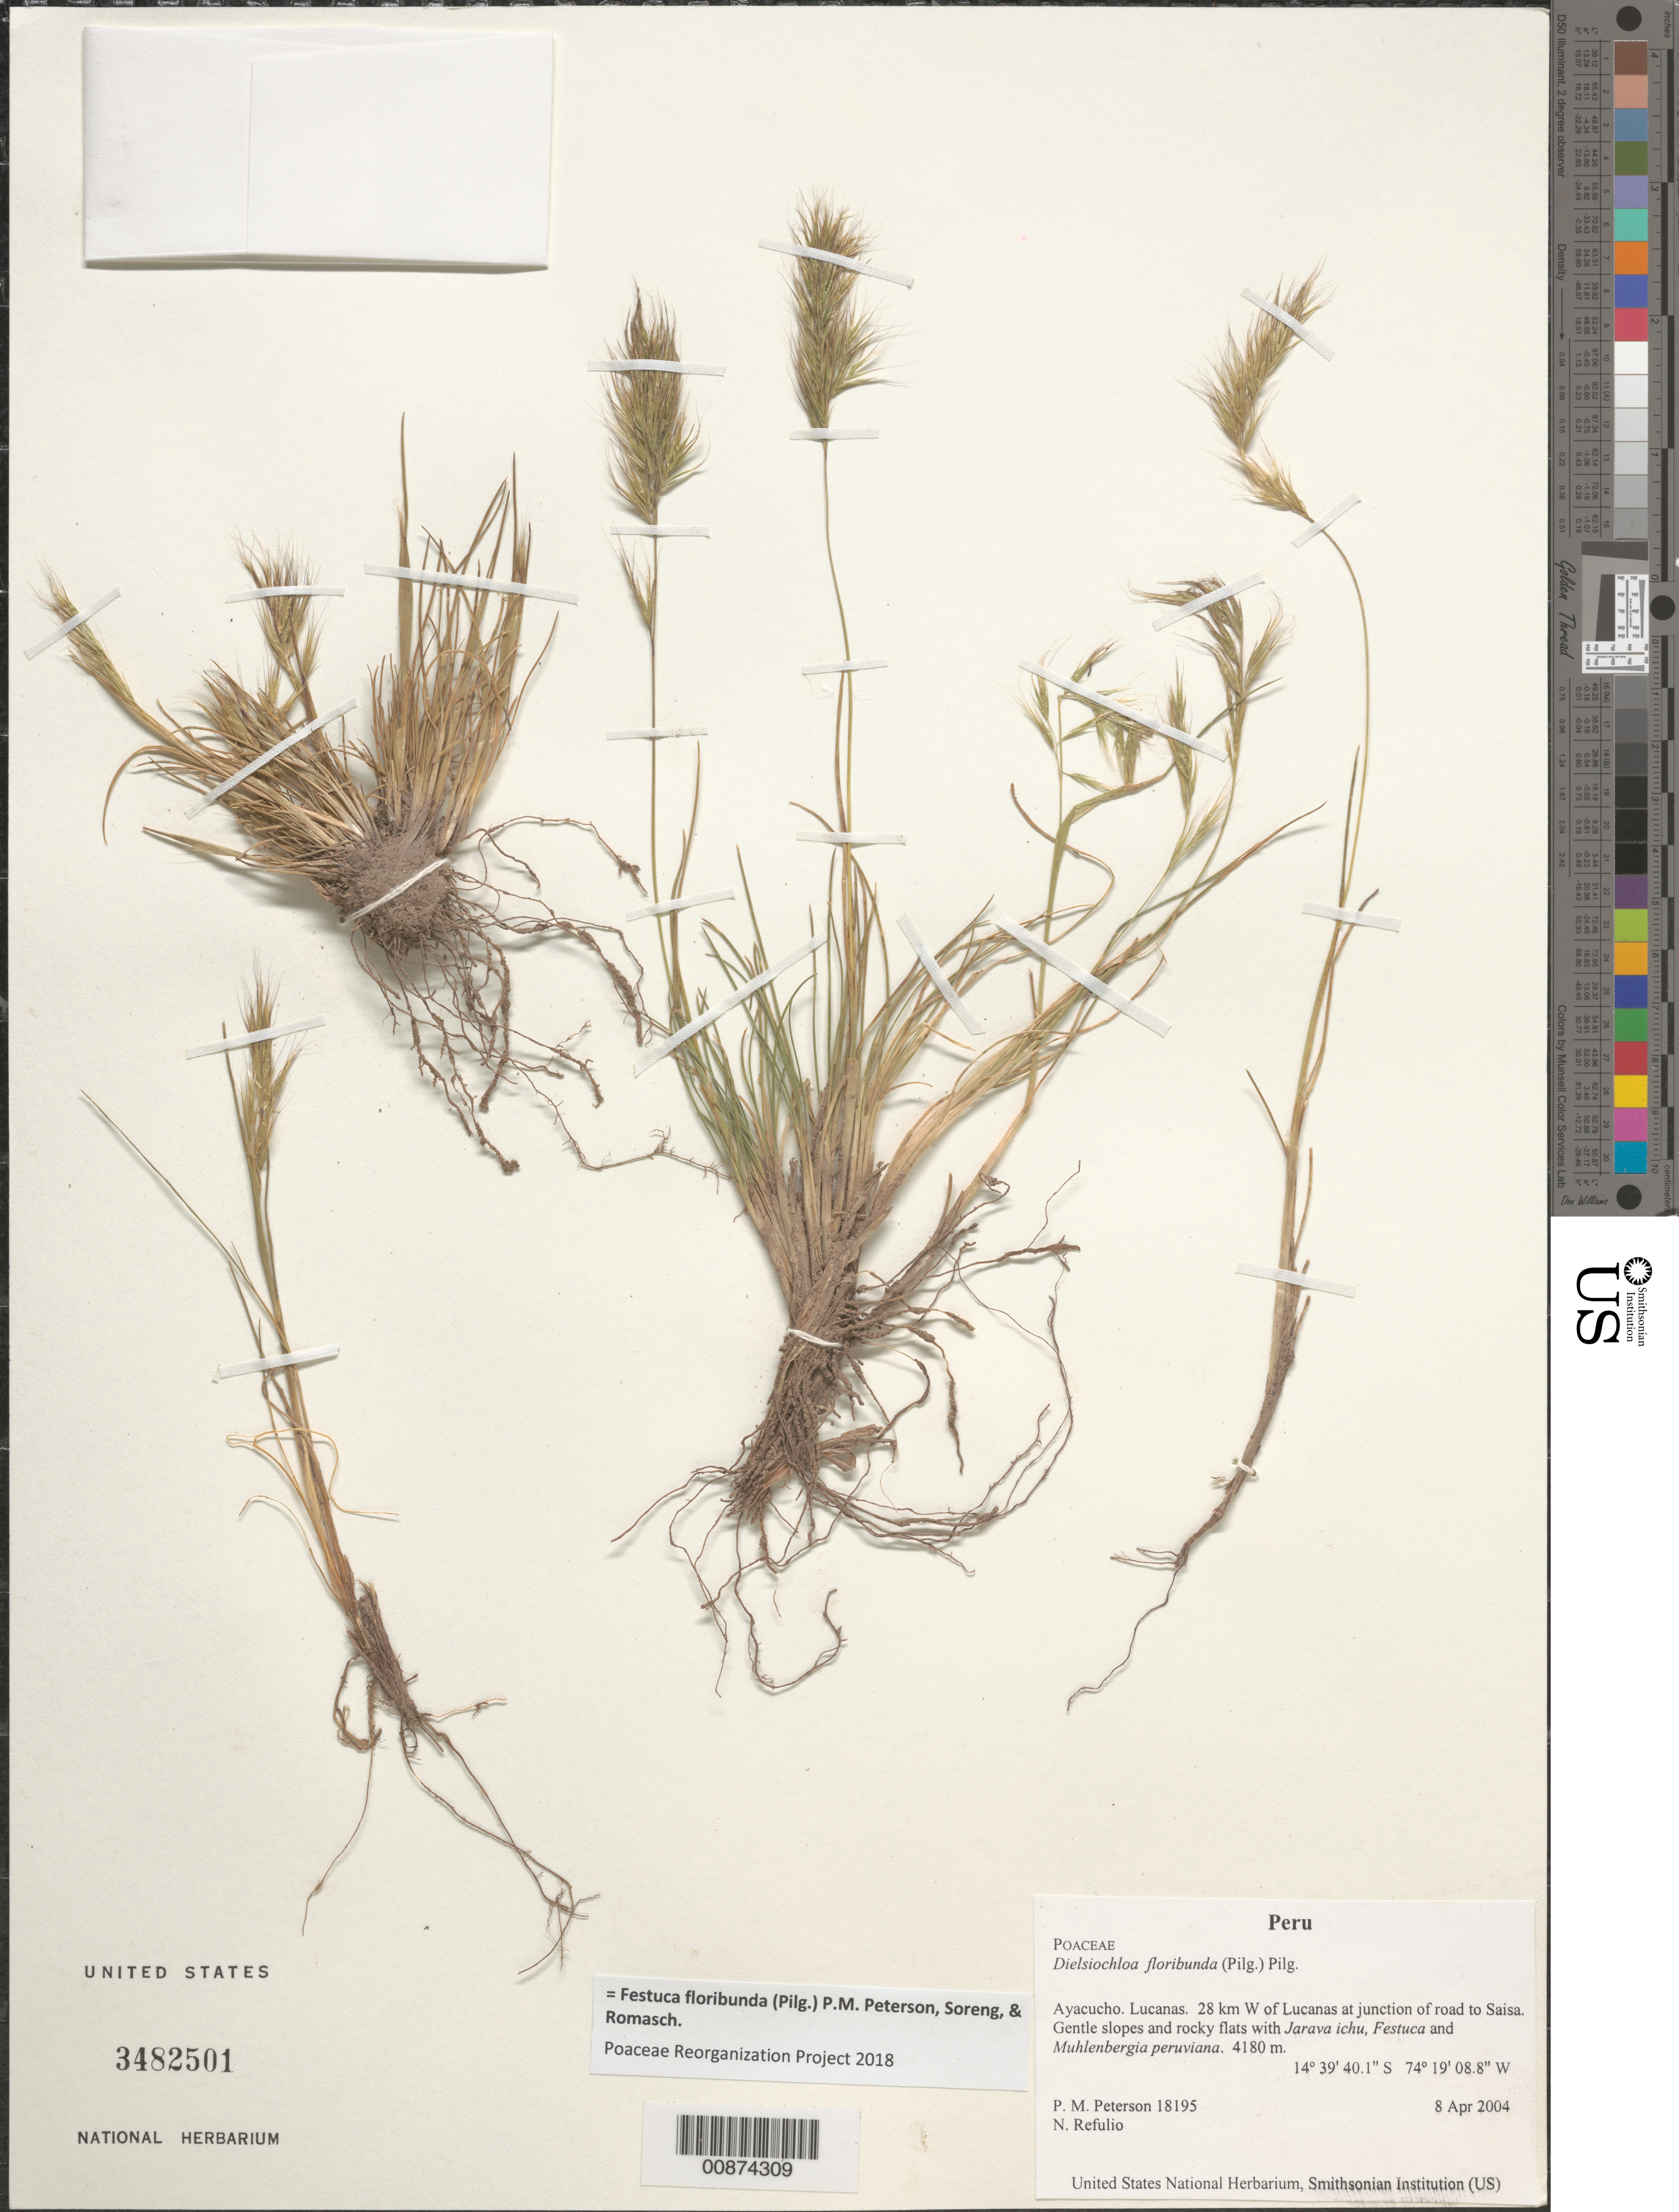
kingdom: Plantae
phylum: Tracheophyta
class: Liliopsida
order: Poales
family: Poaceae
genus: Festuca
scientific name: Festuca floribunda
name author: (Pilg.) P.M. Peterson et al.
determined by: Poaceae Reorganization Project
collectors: P. M. Peterson & N. Refulio-Rodríguez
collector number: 18195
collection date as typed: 08 Apr 2004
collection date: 2004-04-08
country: Peru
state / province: Ayacucho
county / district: Lucanas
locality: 28 km W of Lucanas at junction of road to Saisa. Gentle slopes and rocky flats with Jarava ichu, Festuca and Muhlenbergia peruviana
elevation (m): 4180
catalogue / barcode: US 3842501